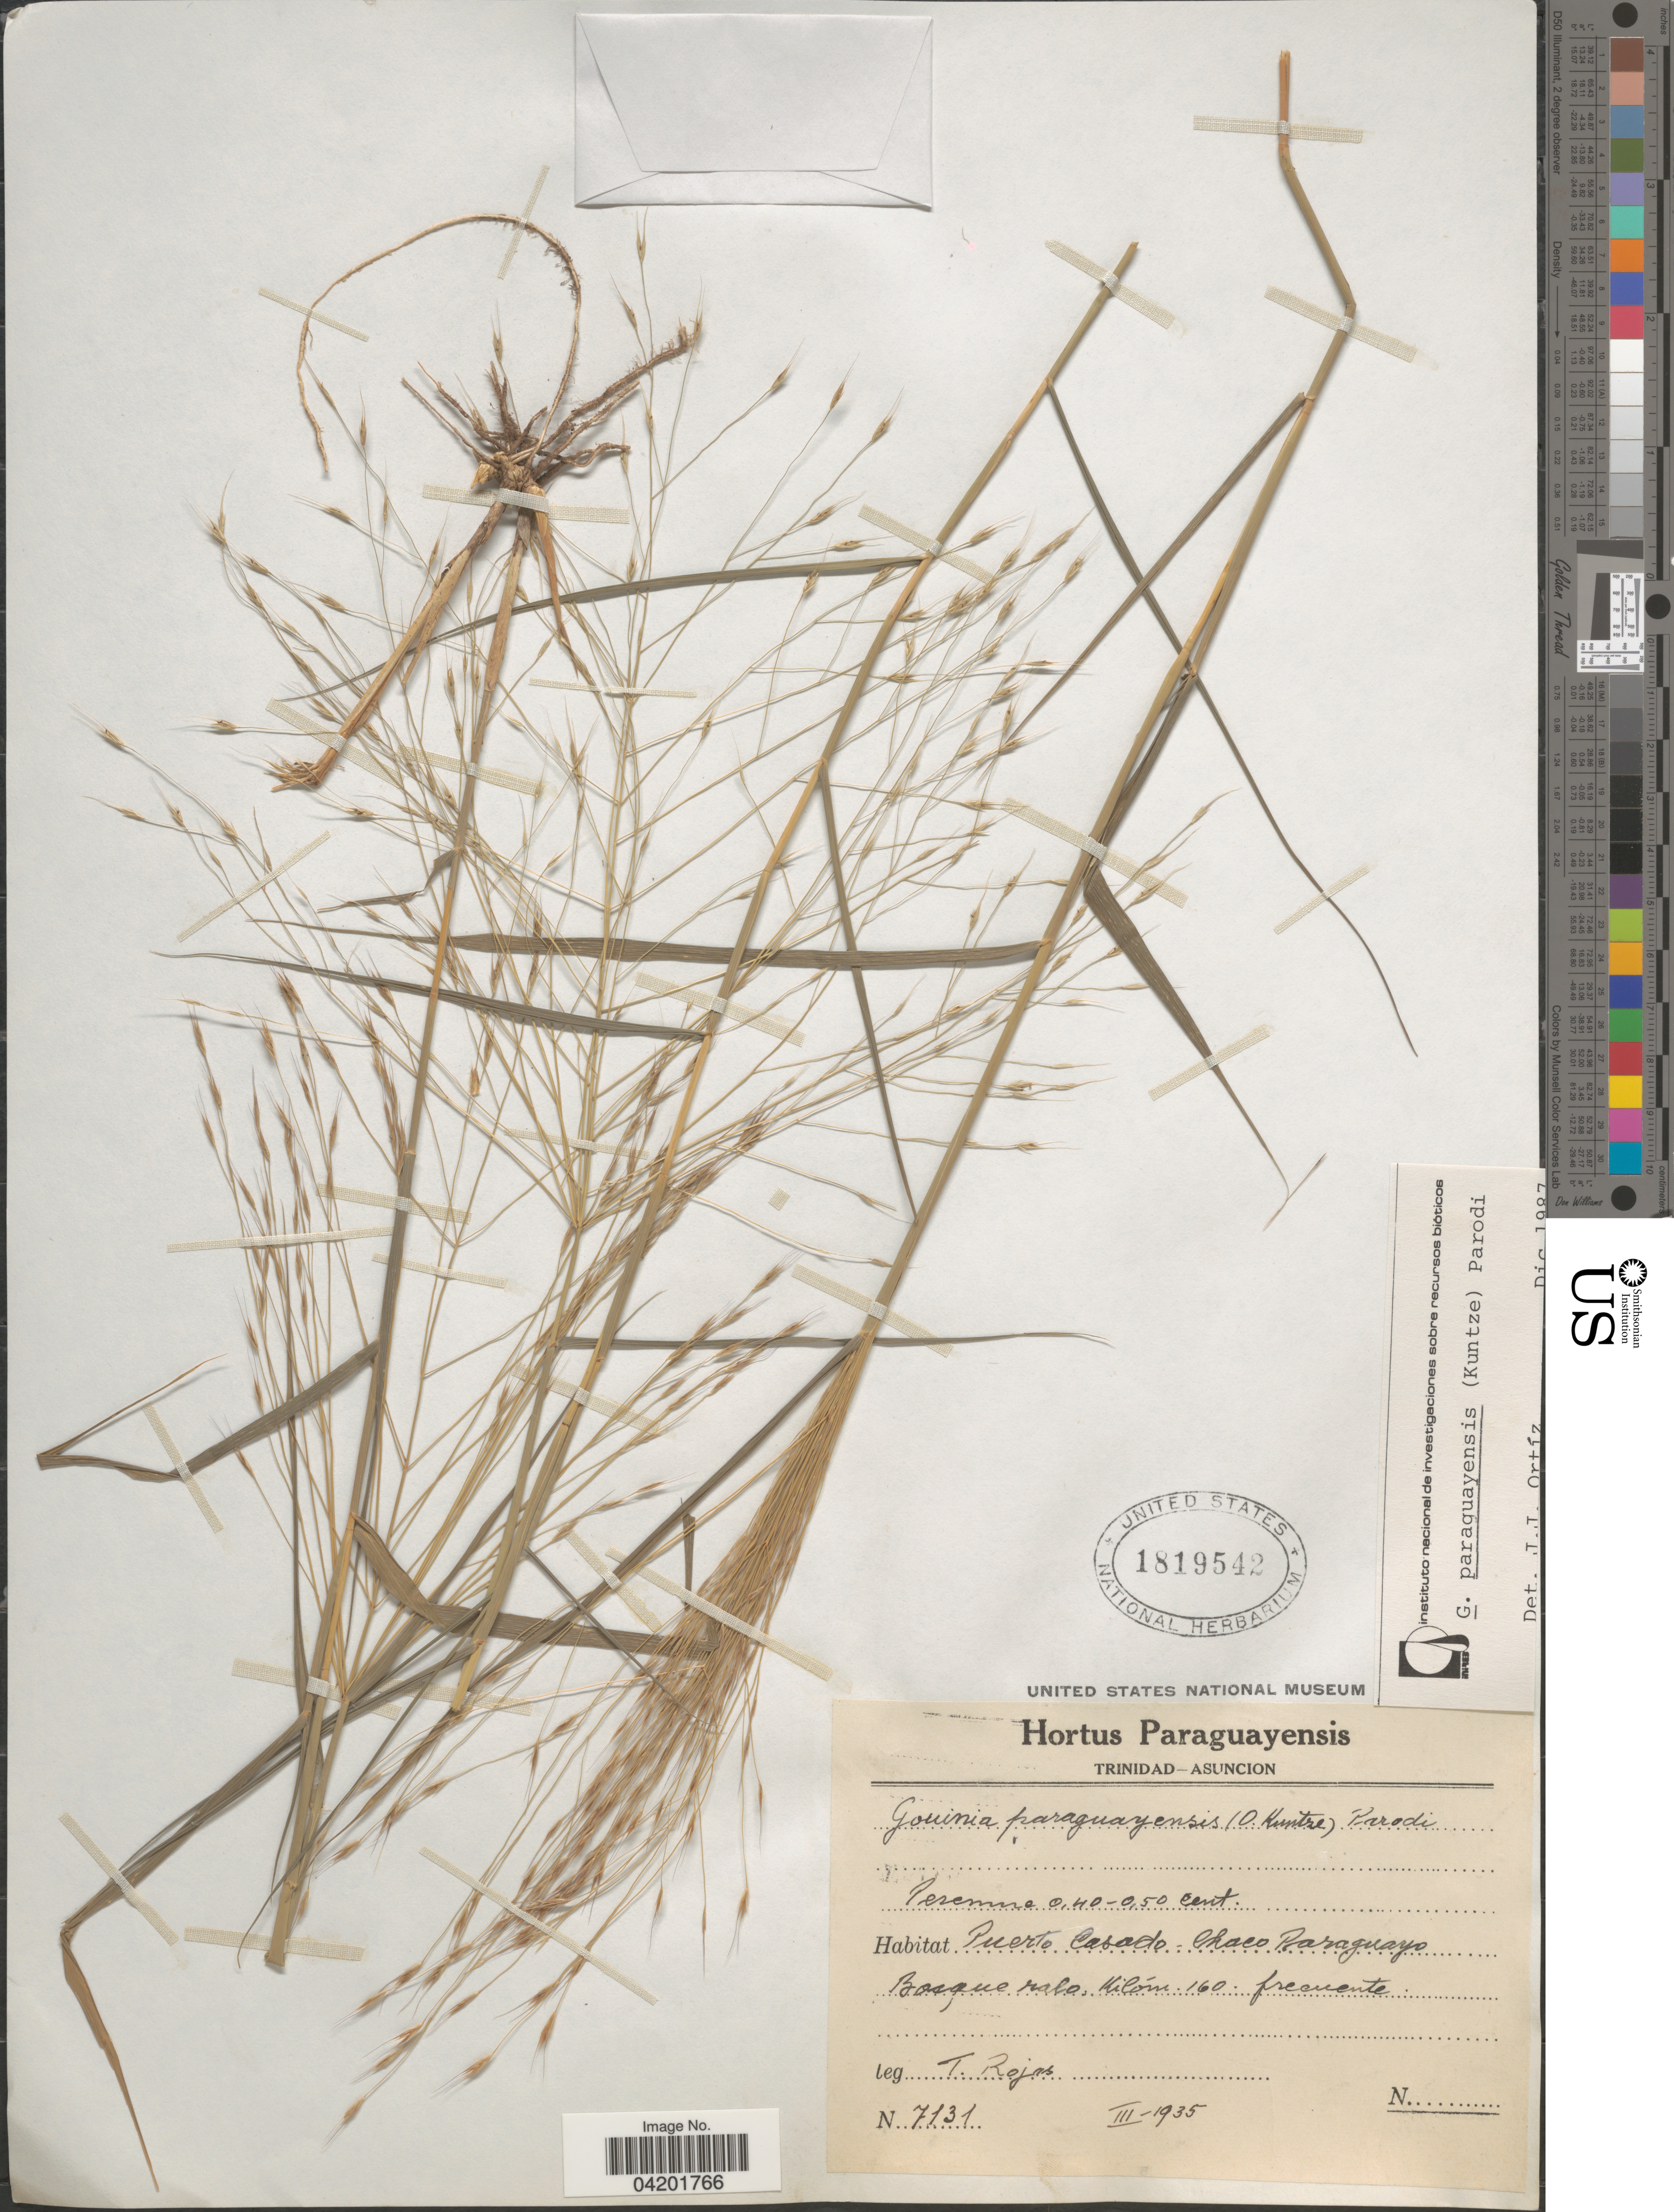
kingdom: Plantae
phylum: Tracheophyta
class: Liliopsida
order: Poales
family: Poaceae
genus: Gouinia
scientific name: Gouinia paraguayensis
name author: (Kuntze) Parodi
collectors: T. Rojas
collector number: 7131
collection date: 1935-03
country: Paraguay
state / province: Asuncion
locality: Puerto Casado-Chaco Paraguayo. Bosque ralo, Kilóm. 160.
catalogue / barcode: US 1819542